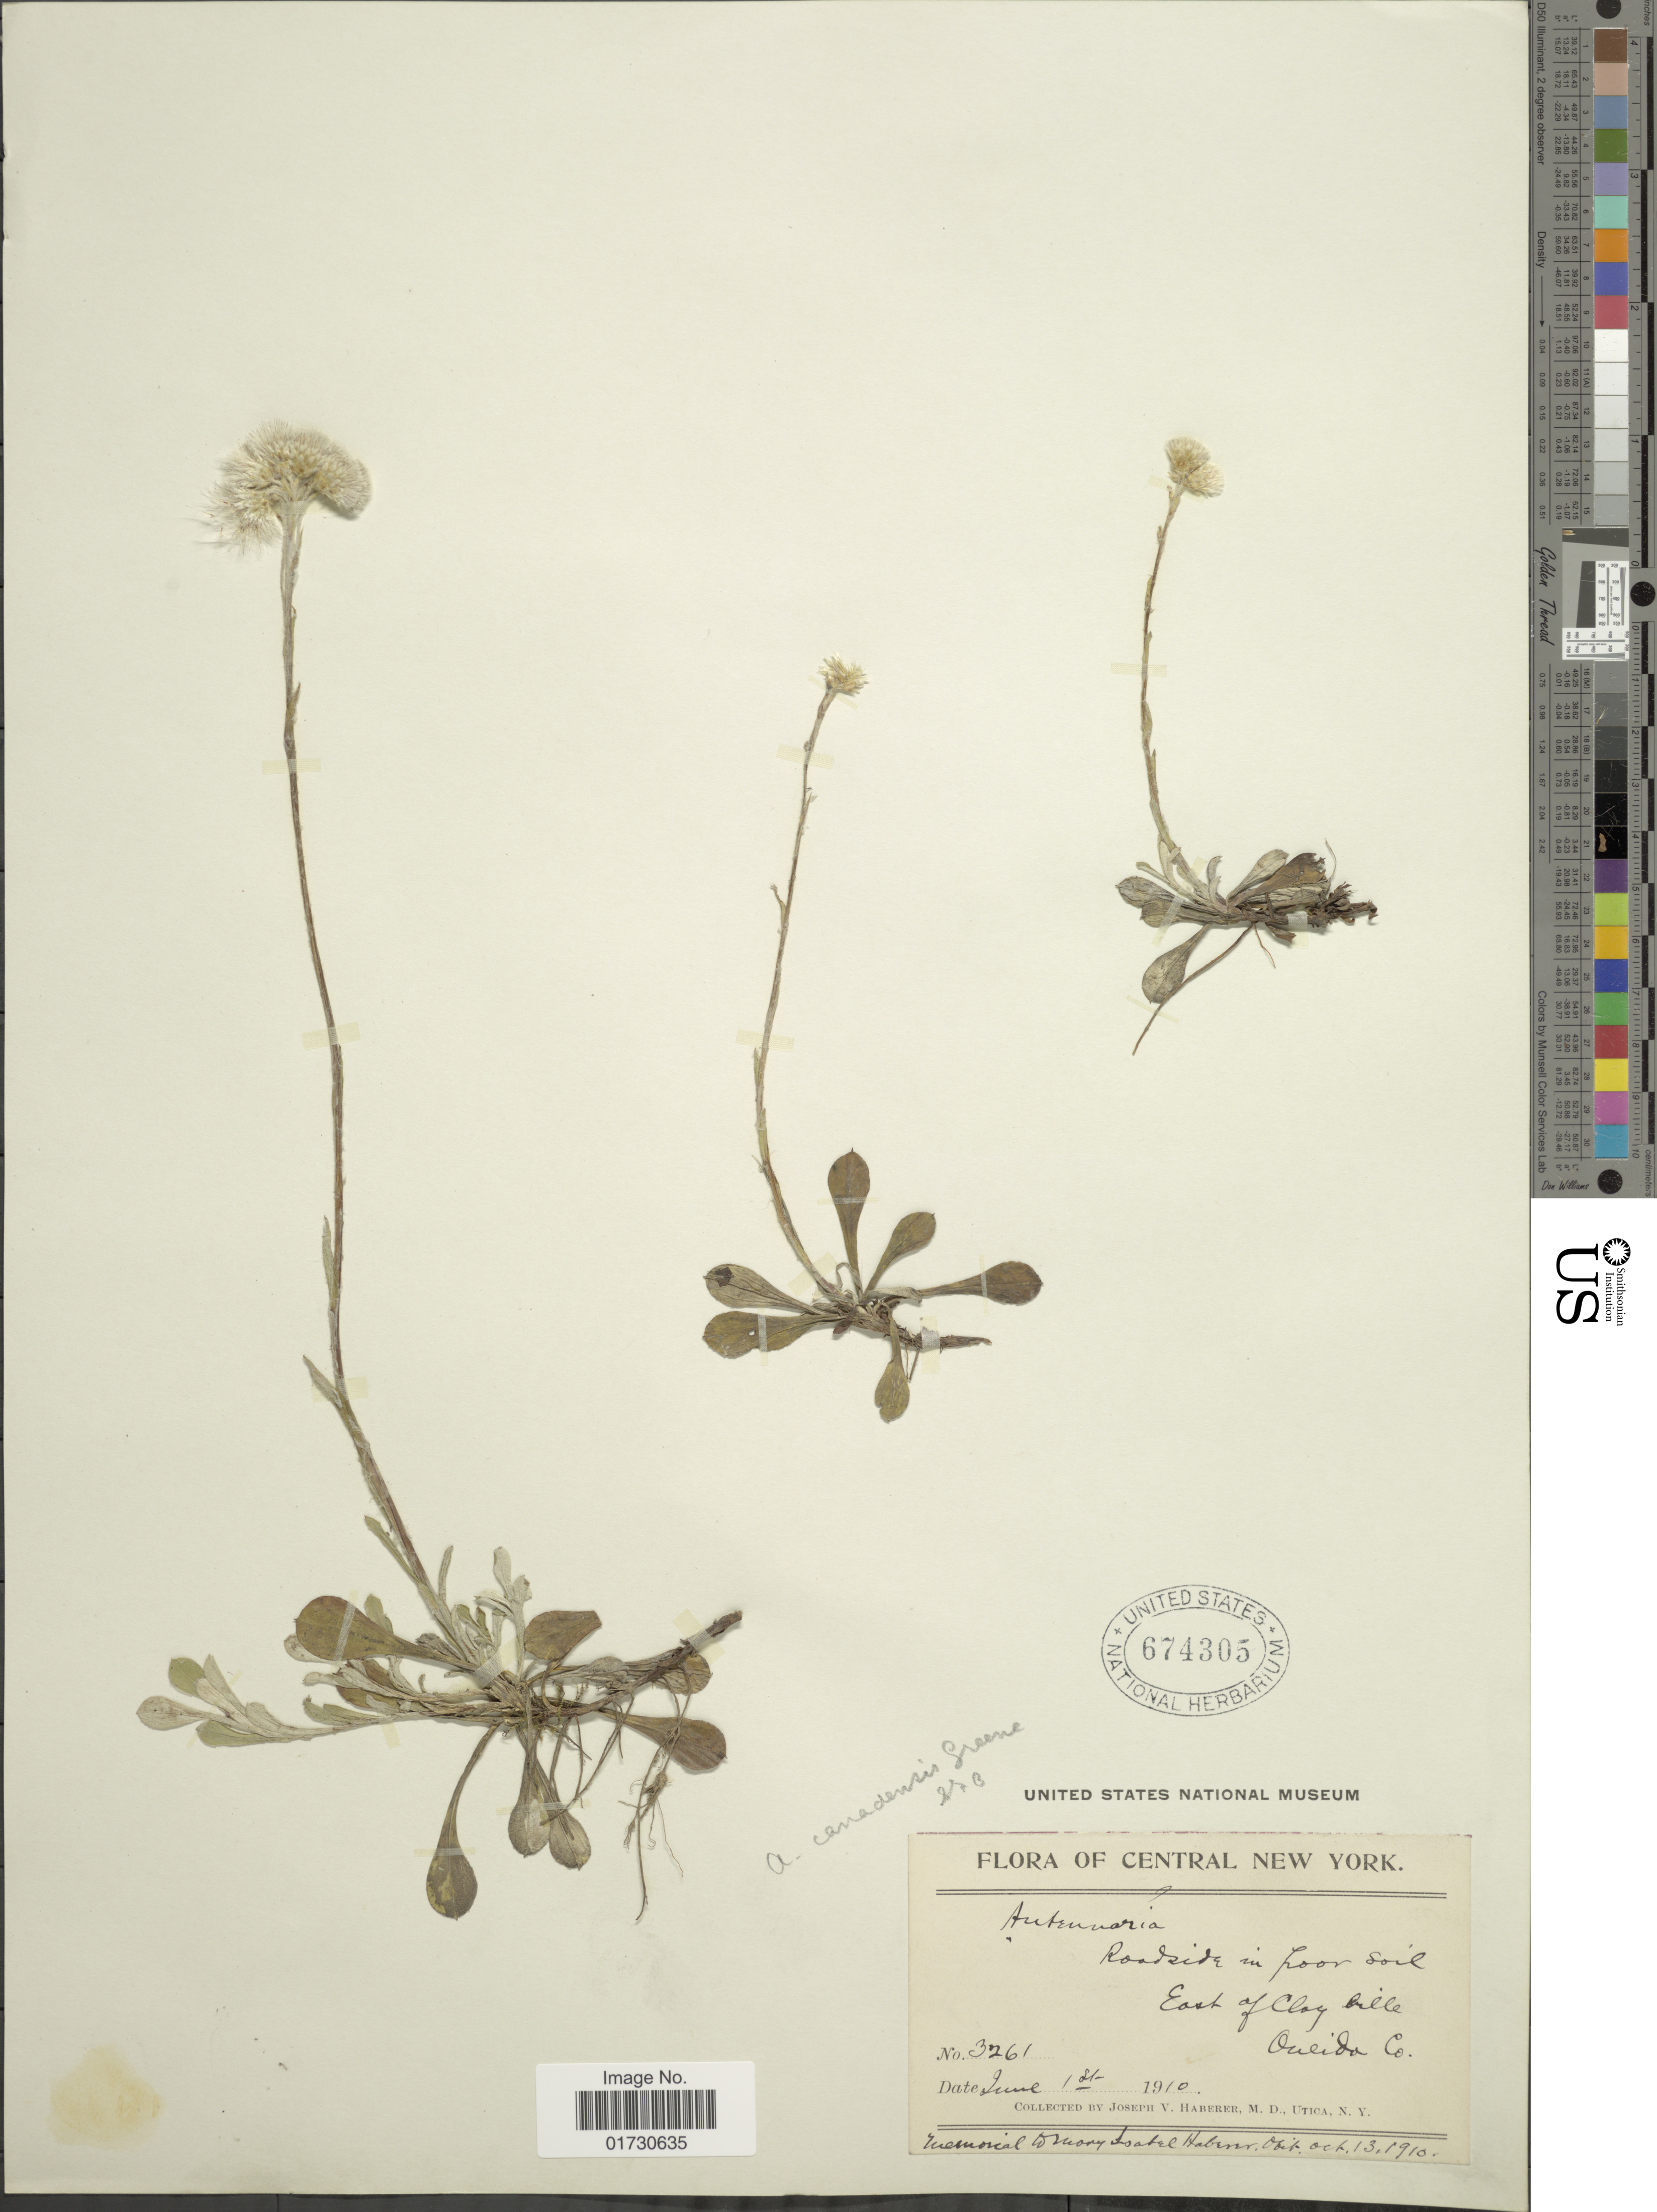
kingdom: Plantae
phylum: Tracheophyta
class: Magnoliopsida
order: Asterales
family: Asteraceae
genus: Antennaria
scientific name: Antennaria canadensis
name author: Greene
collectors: J. V. Haberer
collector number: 3261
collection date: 1910-06-01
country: United States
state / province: New York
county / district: Oneida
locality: Central New York, East of Clay Hill, Oneida Co.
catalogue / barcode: US 674305